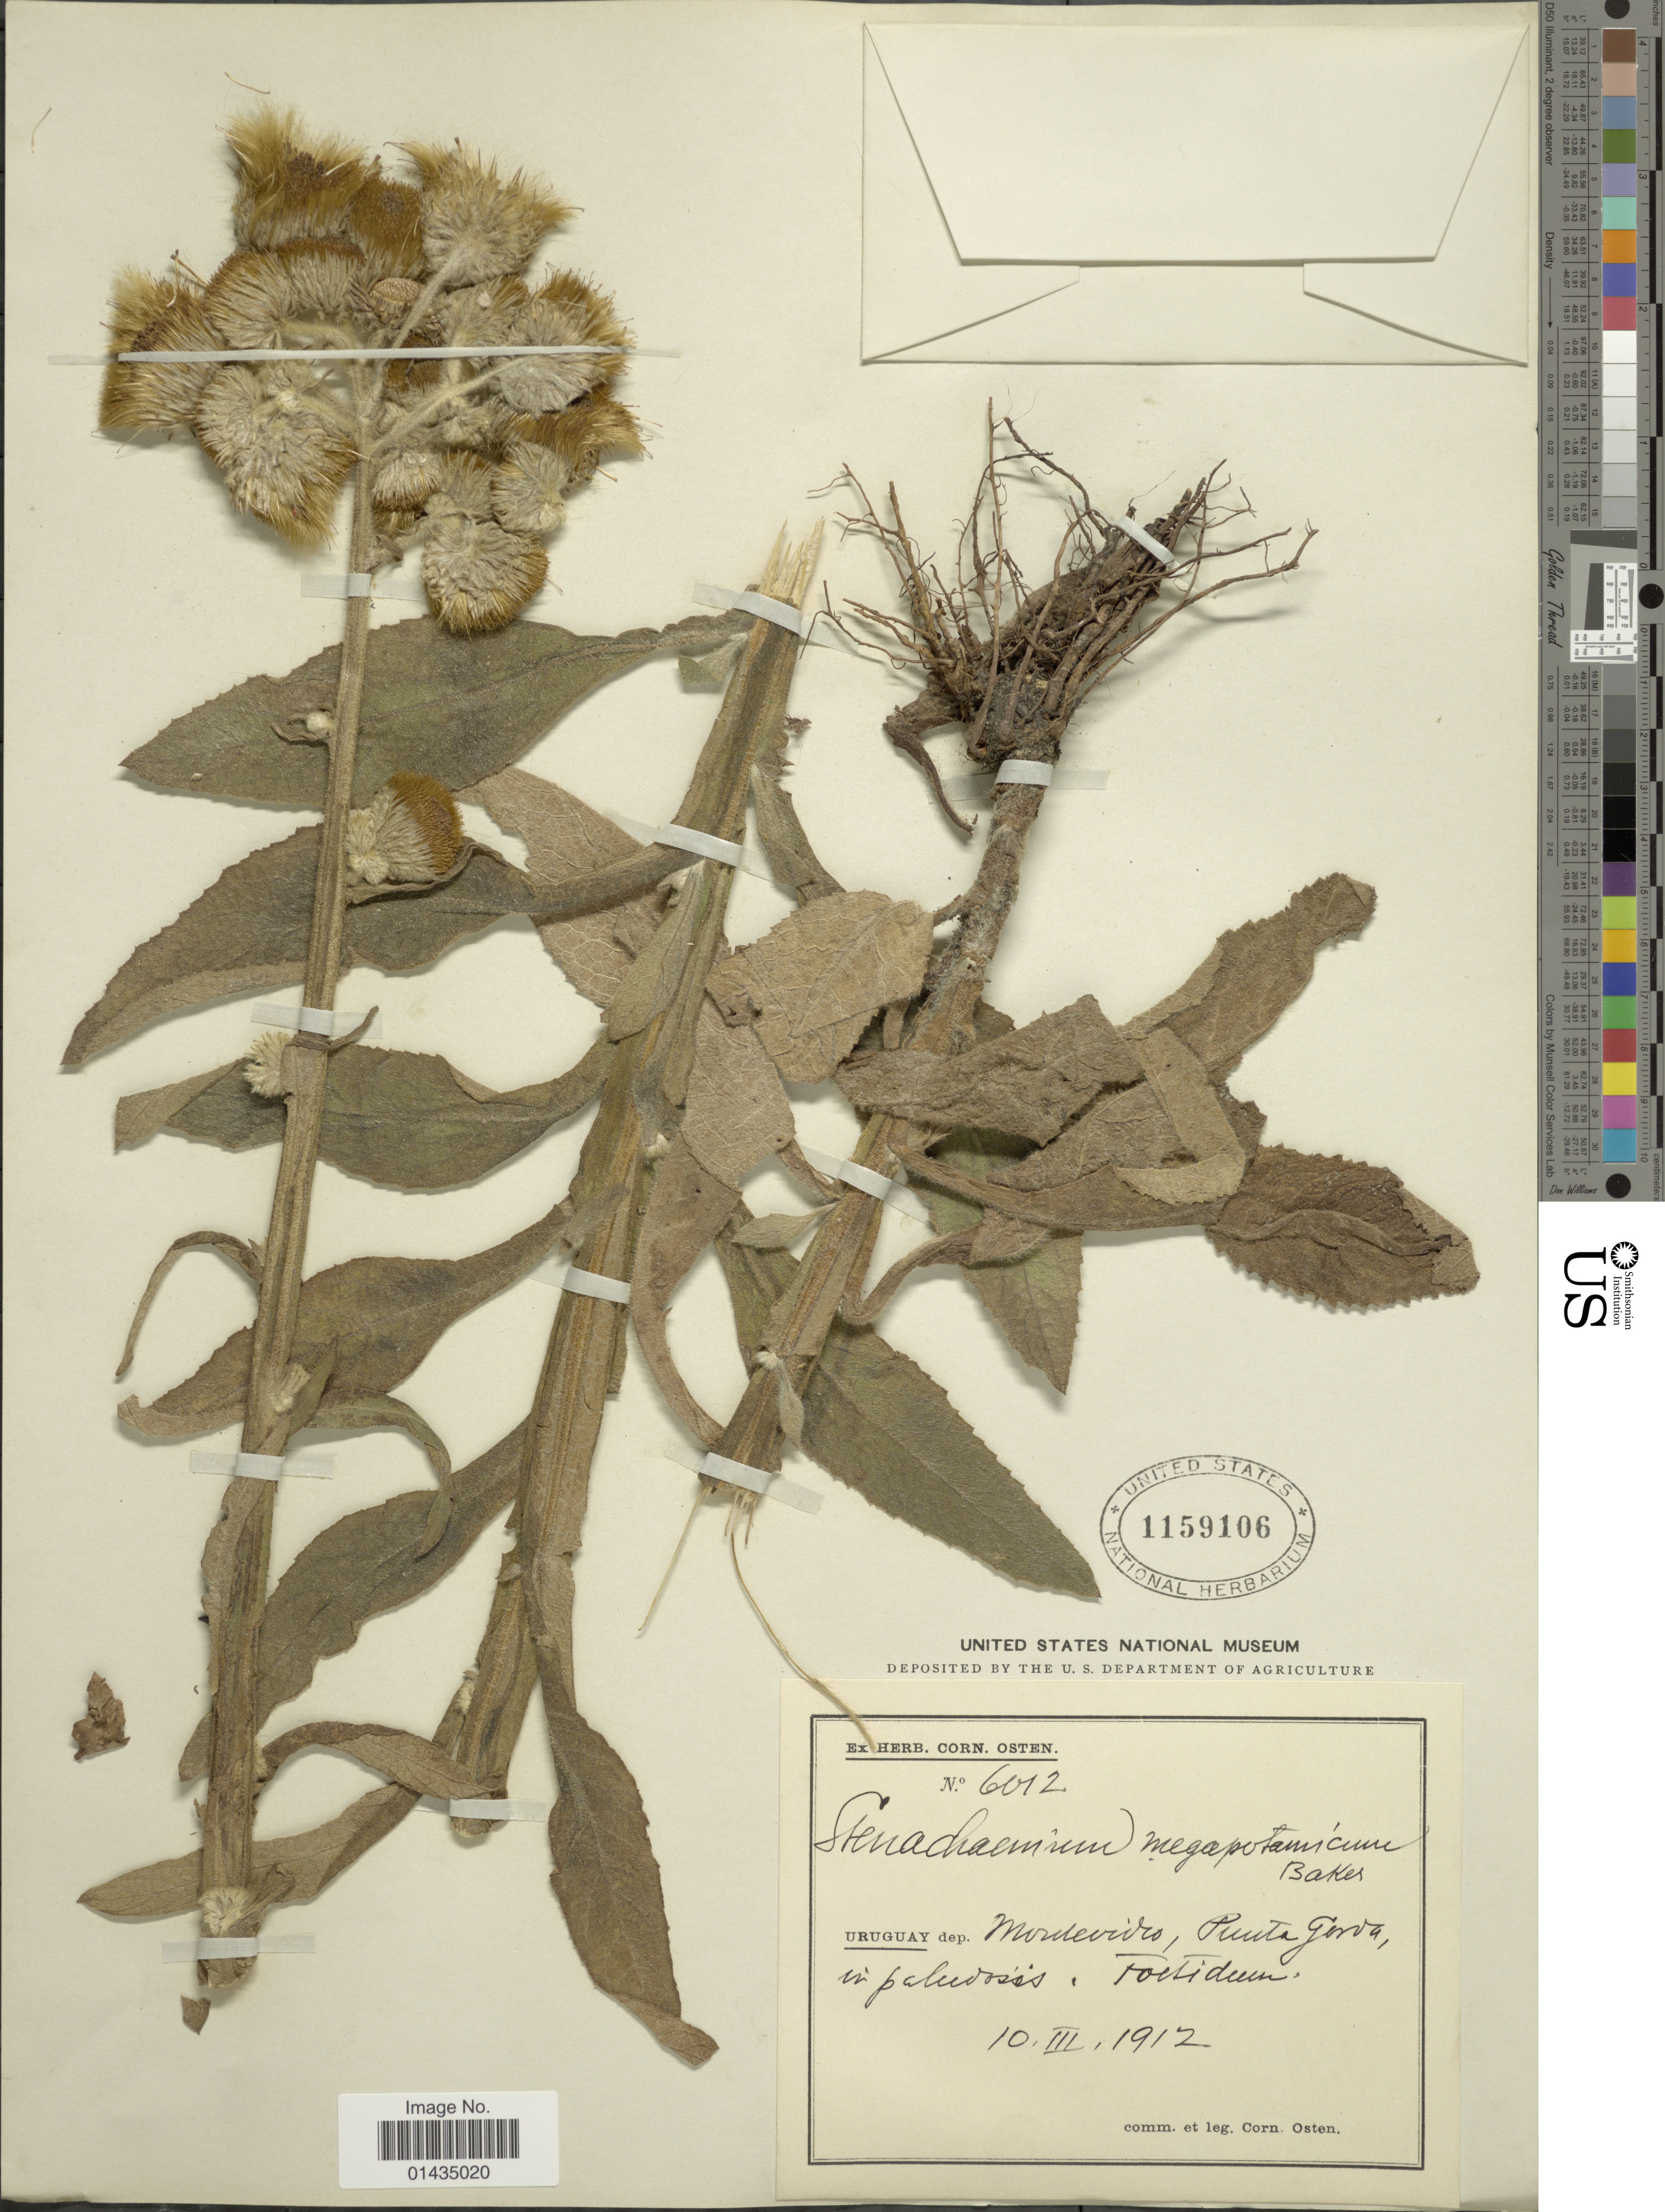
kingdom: Plantae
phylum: Tracheophyta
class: Magnoliopsida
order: Asterales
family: Asteraceae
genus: Stenachaenium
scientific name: Stenachaenium megapotamicum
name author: (Spreng.) Baker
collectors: C. Osten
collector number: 6012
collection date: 1912-03-10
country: Uruguay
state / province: Montevideo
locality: Punta Gorda, in paludosis, Foetidum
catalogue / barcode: US 1159106